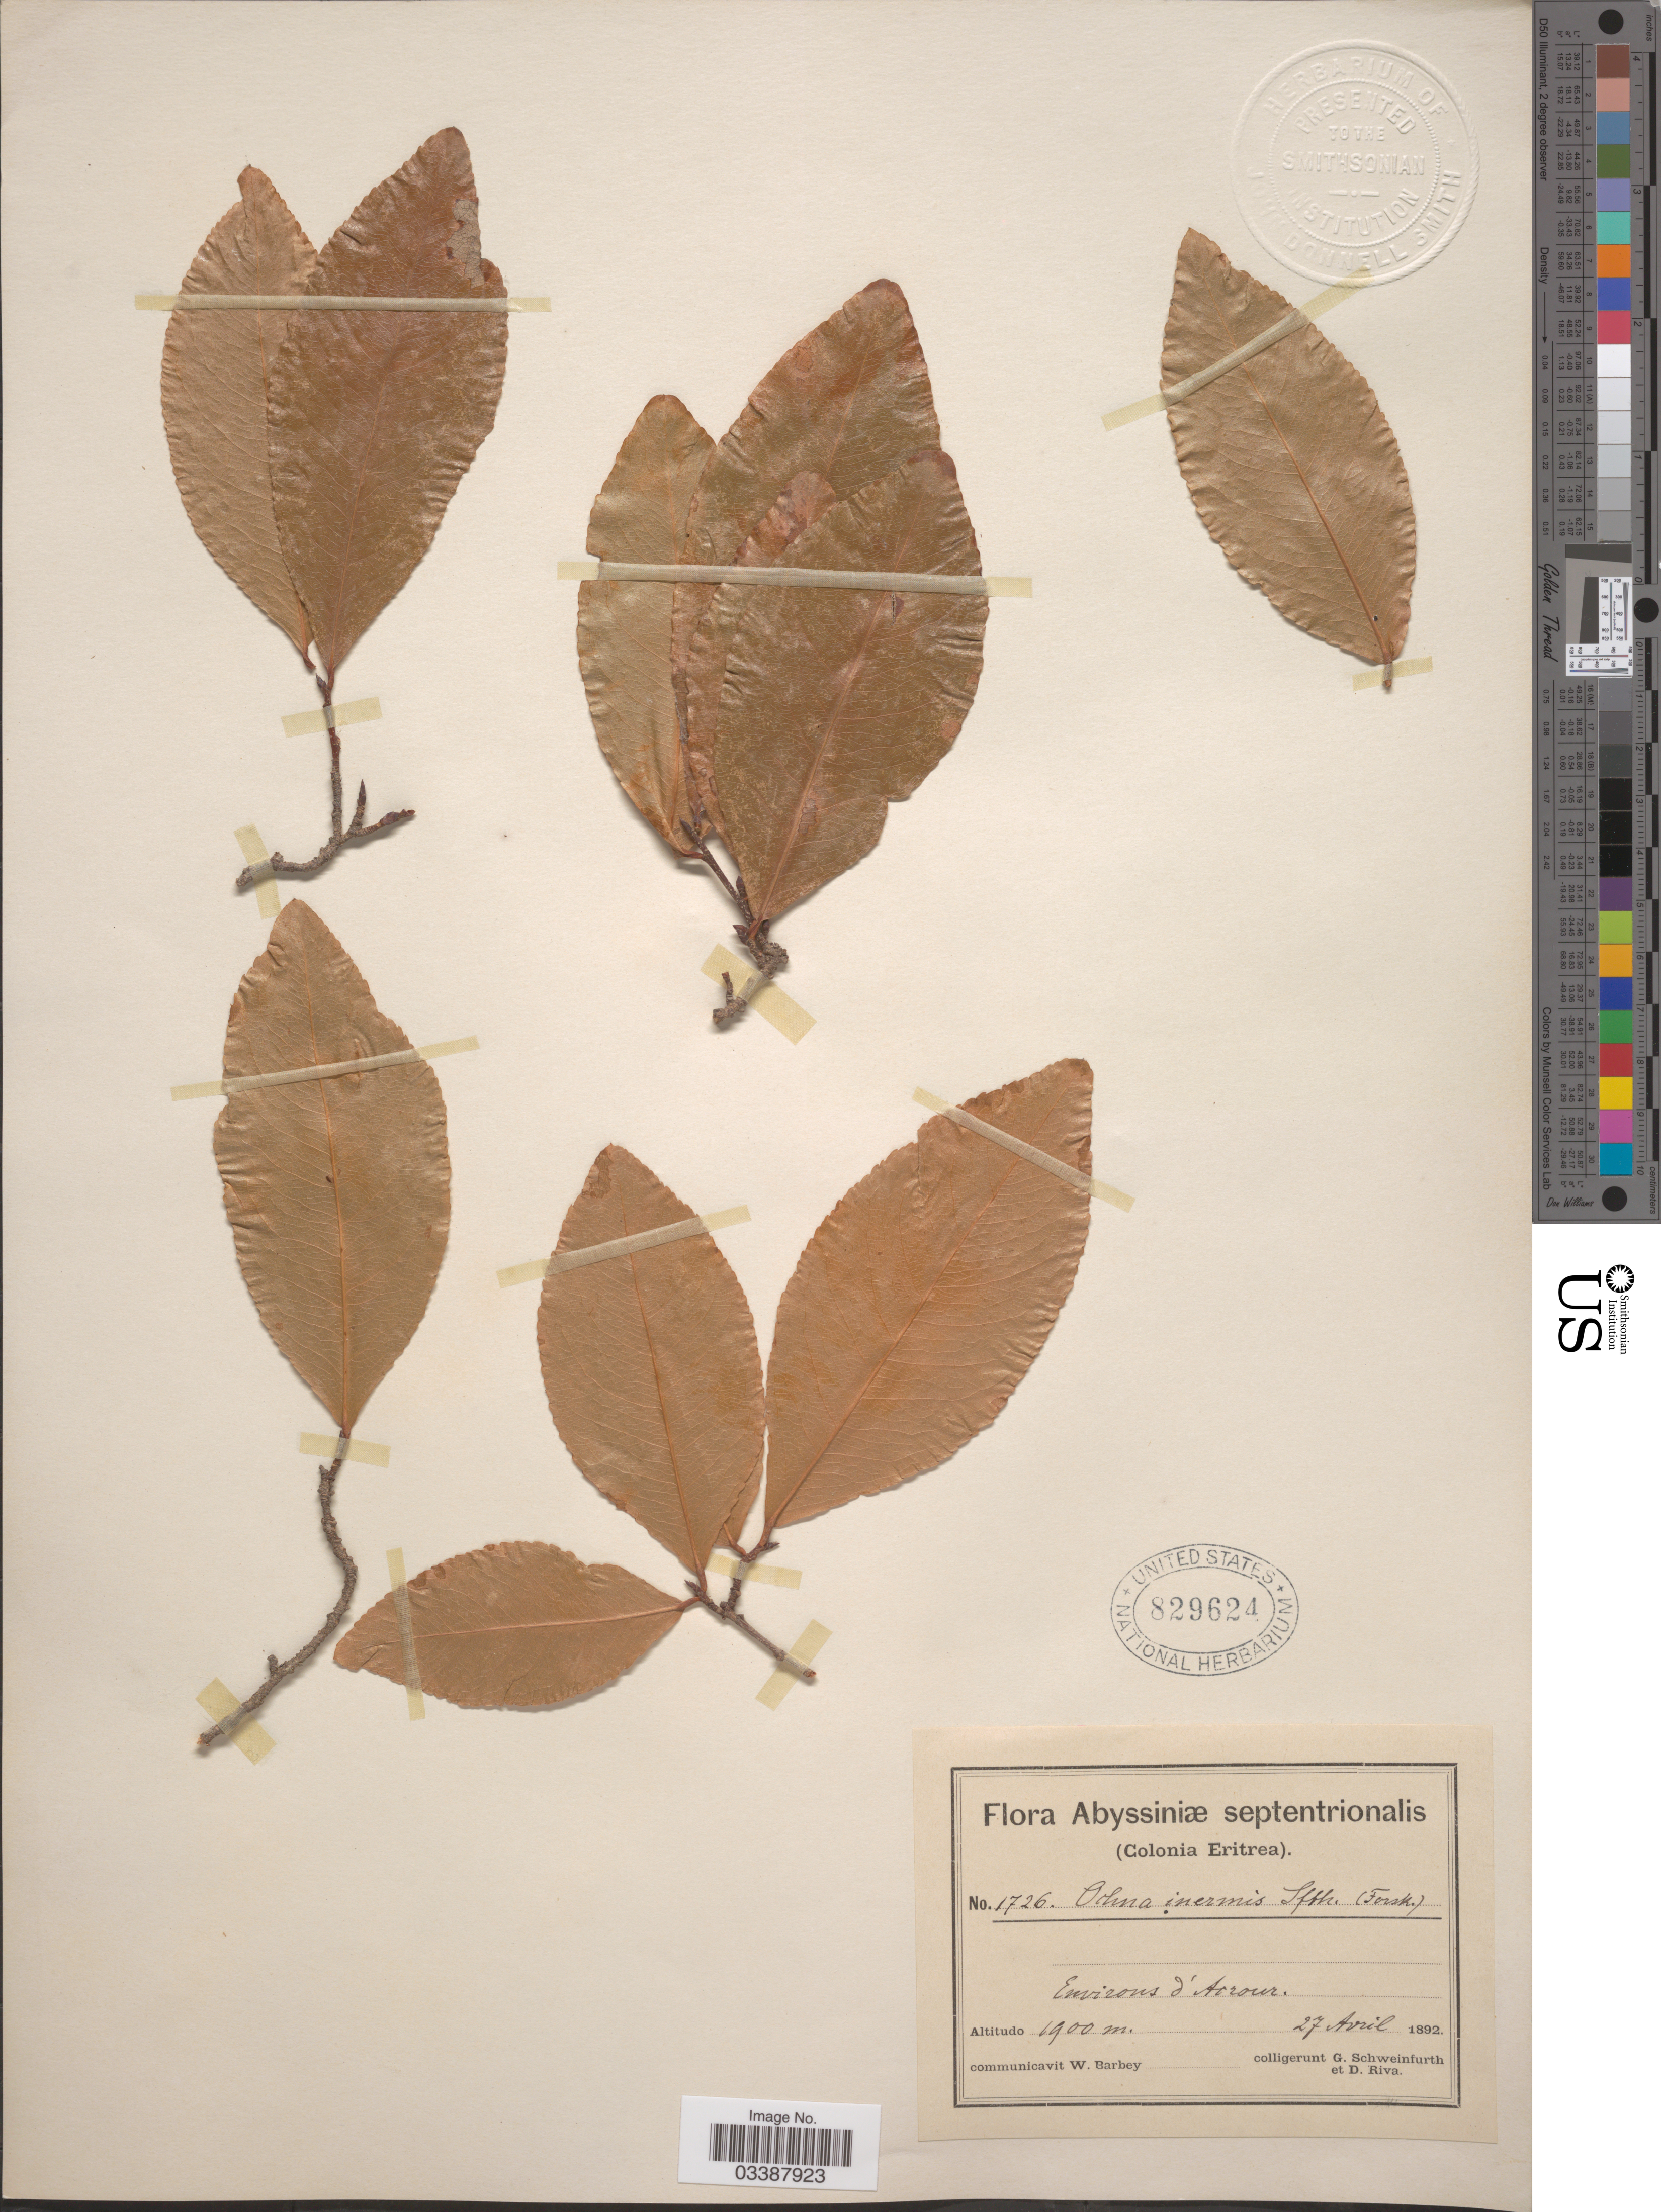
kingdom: Plantae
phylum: Tracheophyta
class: Magnoliopsida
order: Malpighiales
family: Ochnaceae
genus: Ochna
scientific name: Ochna inermis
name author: (Forssk.) Schweinf.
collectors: G. A. Schweinfurth (herbarium) & D. Riva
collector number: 1726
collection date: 1892-04-27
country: Ethiopia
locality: Abyssiniæ septentrionalis (Colonia Eritrea). Environs d'Acrour.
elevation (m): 1900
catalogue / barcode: US 829624